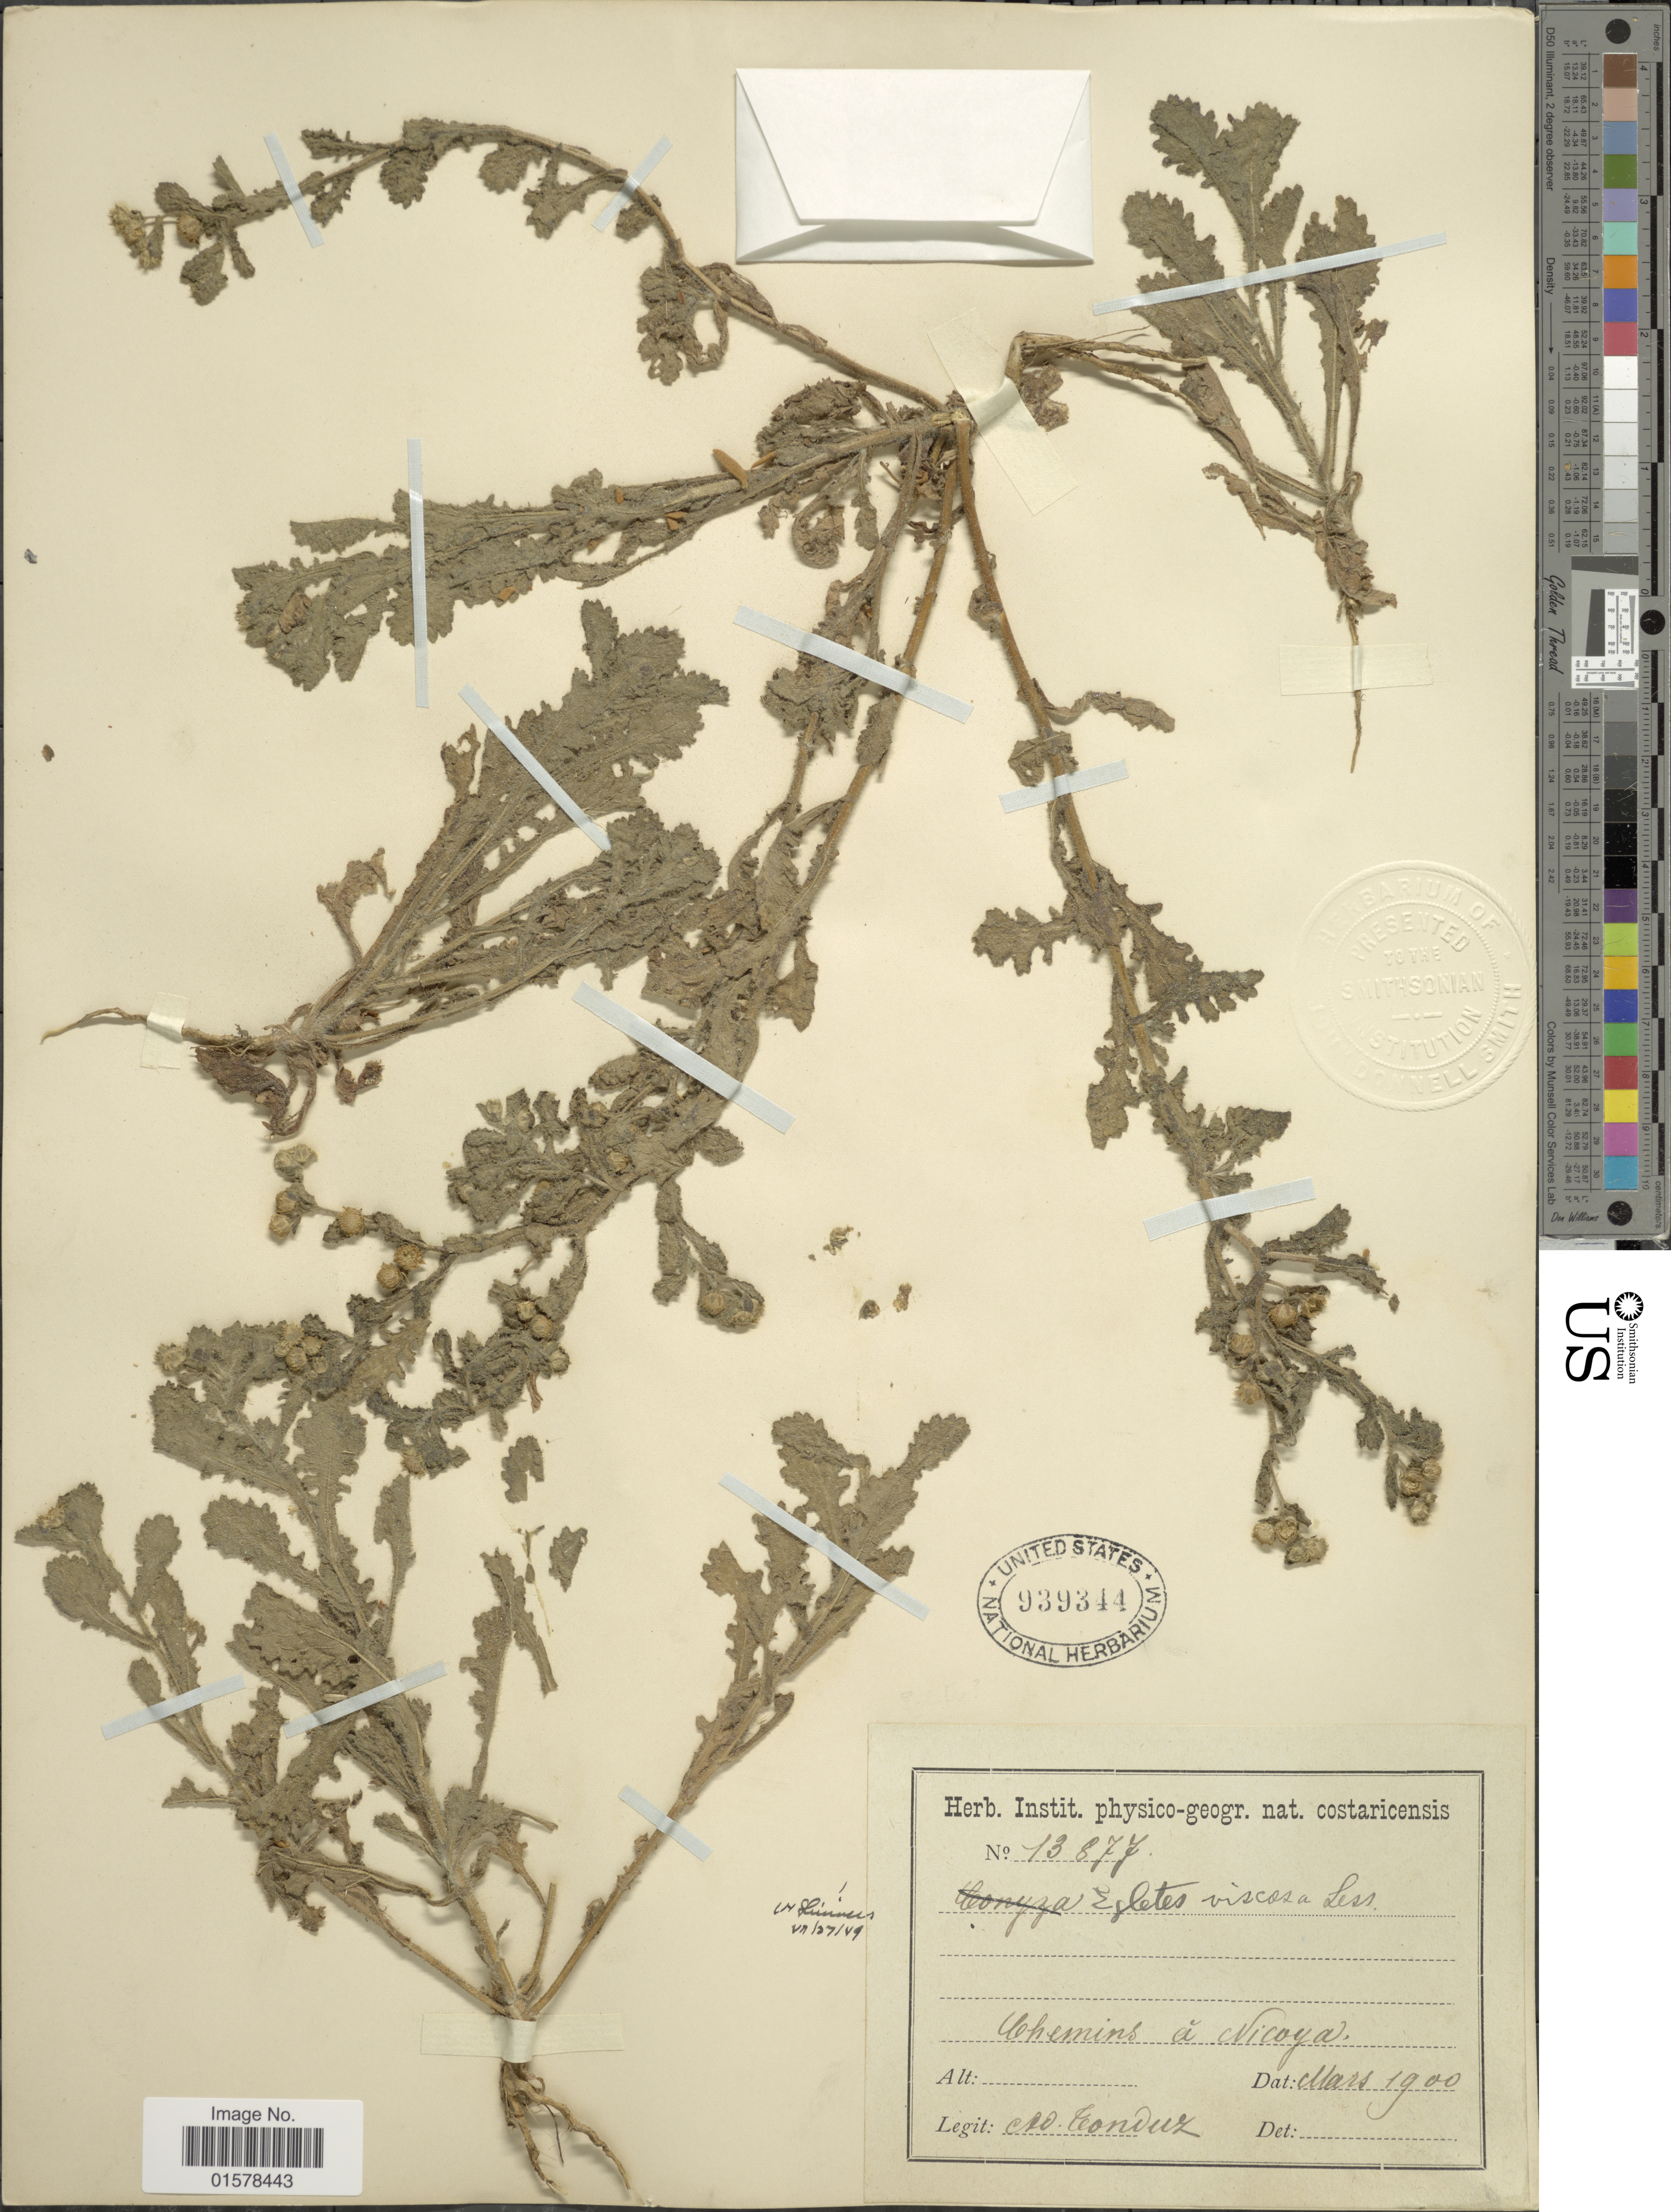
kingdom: Plantae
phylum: Tracheophyta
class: Magnoliopsida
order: Asterales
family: Asteraceae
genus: Egletes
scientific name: Egletes viscosa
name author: (L.) Less.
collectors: A. Tonduz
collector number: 13877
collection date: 1900-03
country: Costa Rica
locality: Costaricensis. Chemins a Nicoya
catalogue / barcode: US 93944